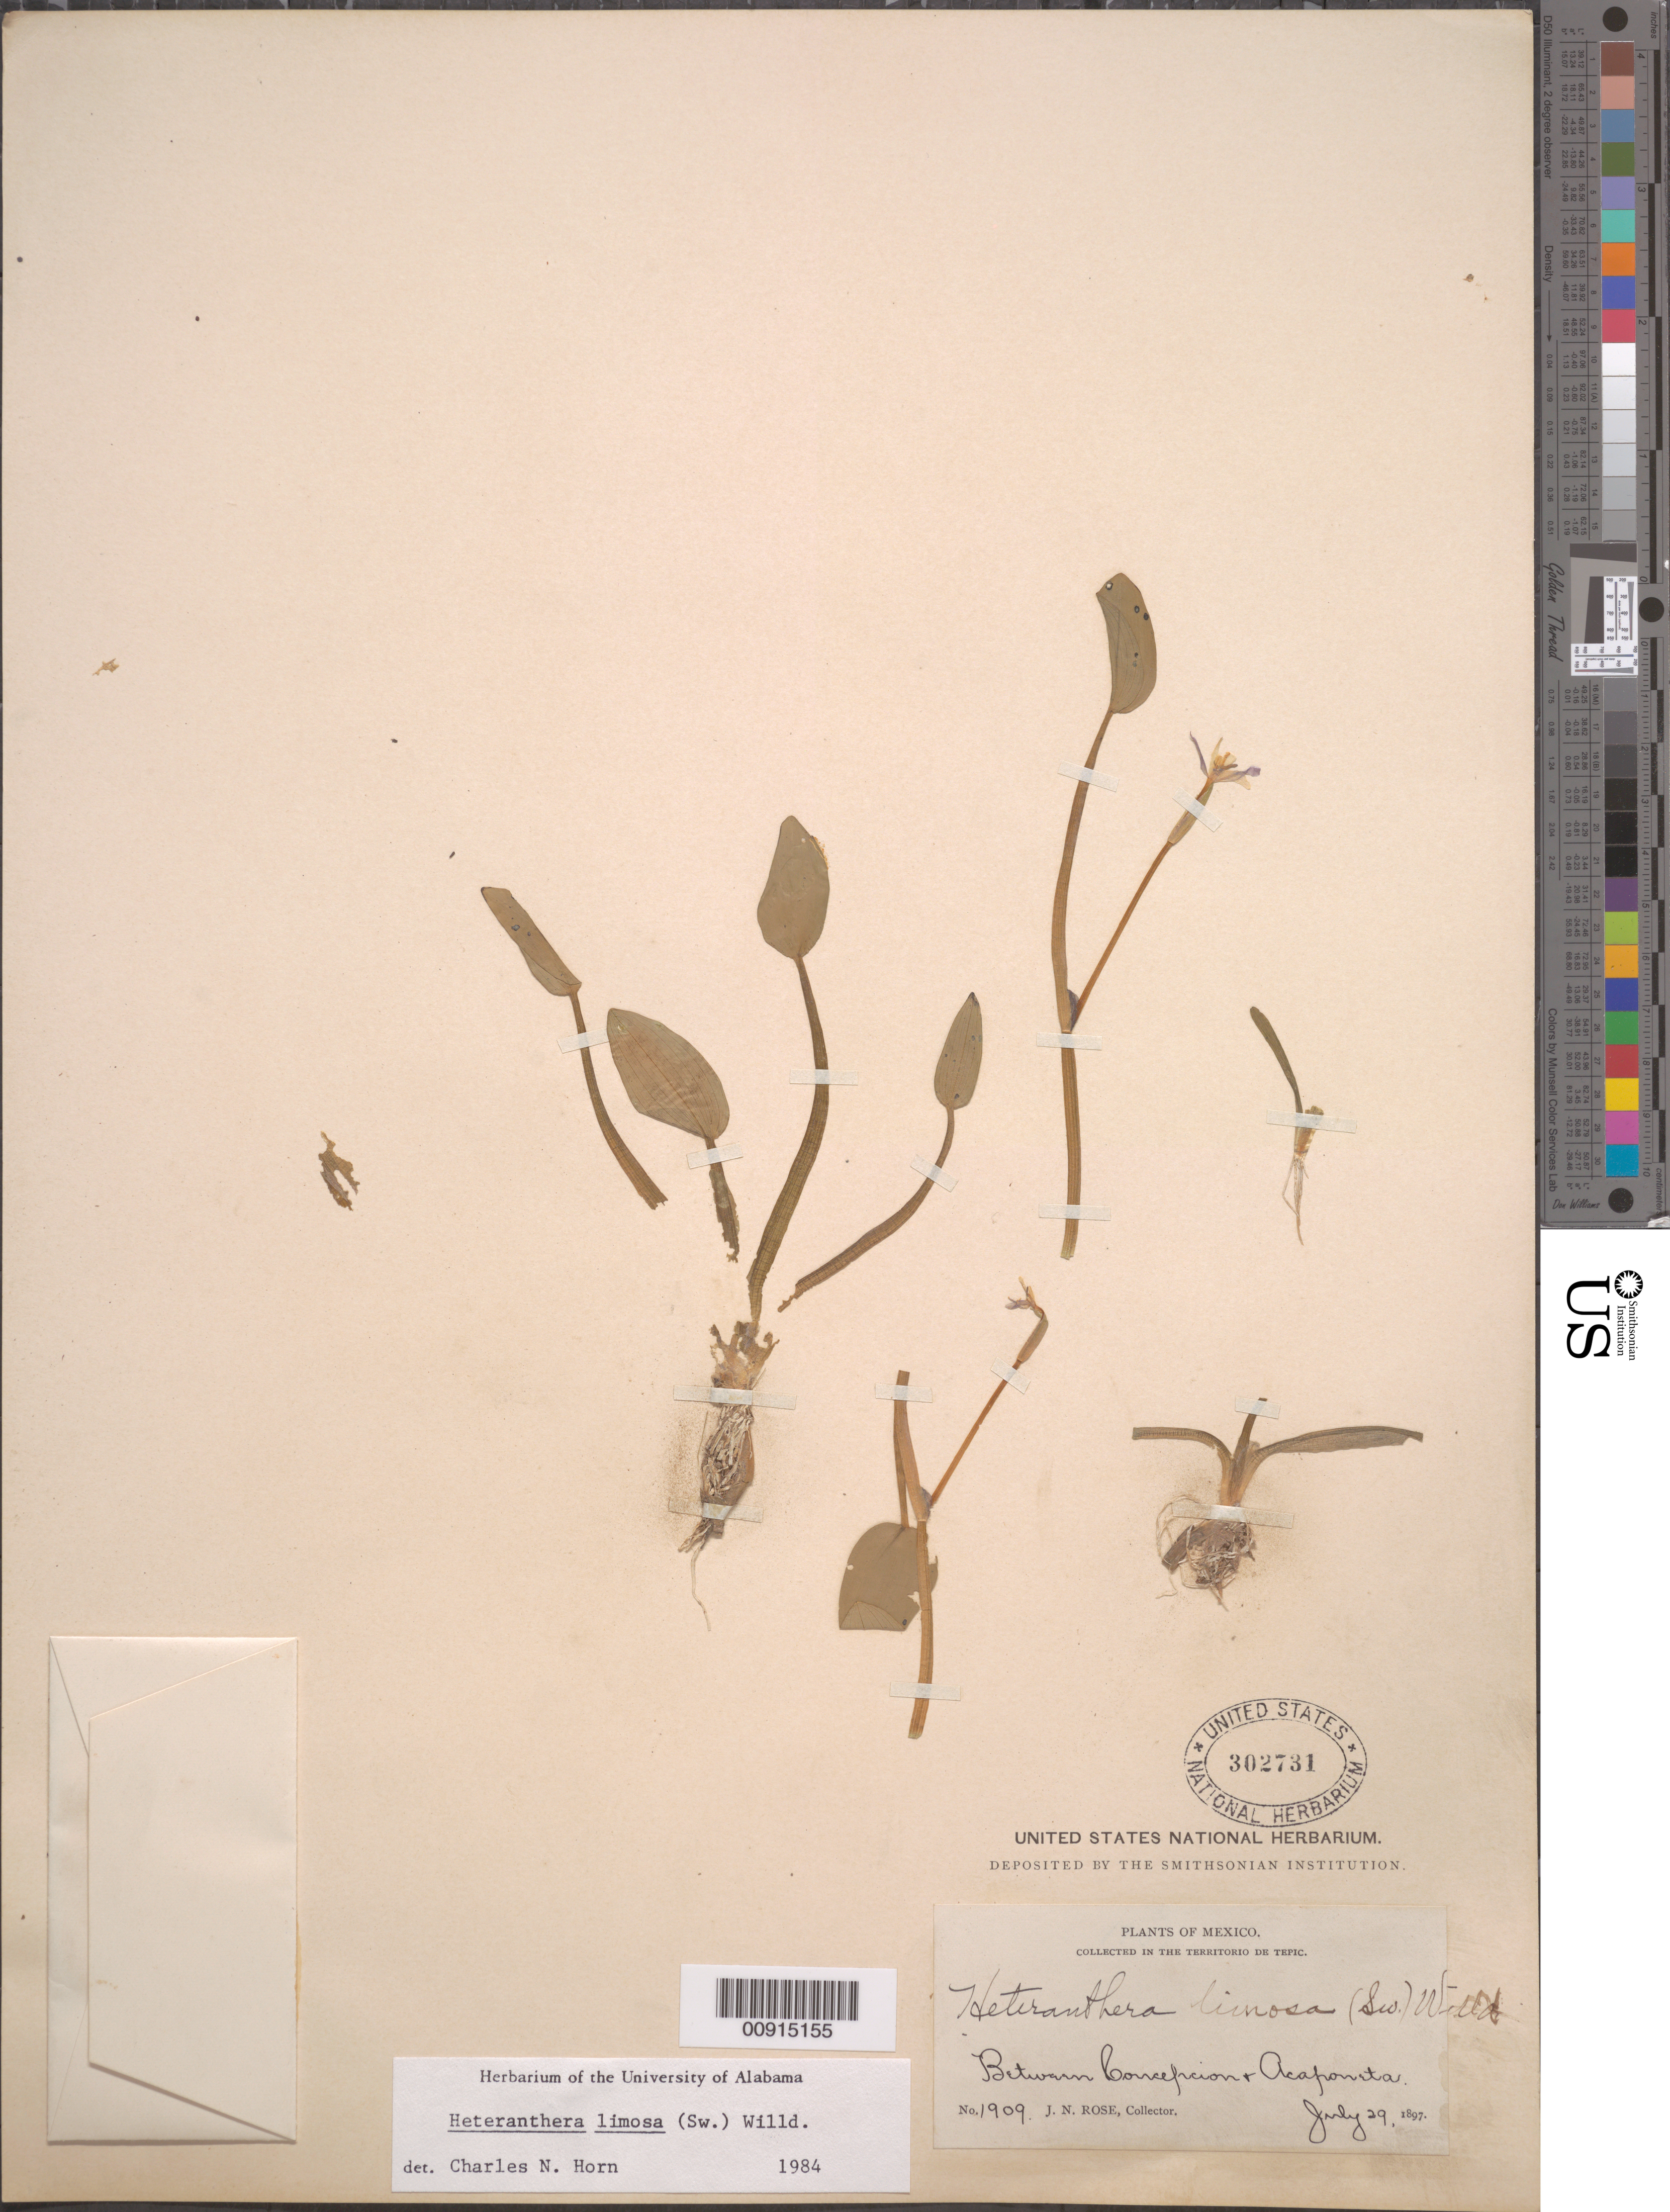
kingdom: Plantae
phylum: Tracheophyta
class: Liliopsida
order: Commelinales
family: Pontederiaceae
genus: Heteranthera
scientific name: Heteranthera limosa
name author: (Sw.) Willd.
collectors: J. N. Rose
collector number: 1909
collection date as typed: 29 Jul 1897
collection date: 1897-07-29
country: Mexico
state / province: Nayarit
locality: Between Concepción & Acaponeta in the Territorio de Tepic.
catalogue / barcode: US 302731